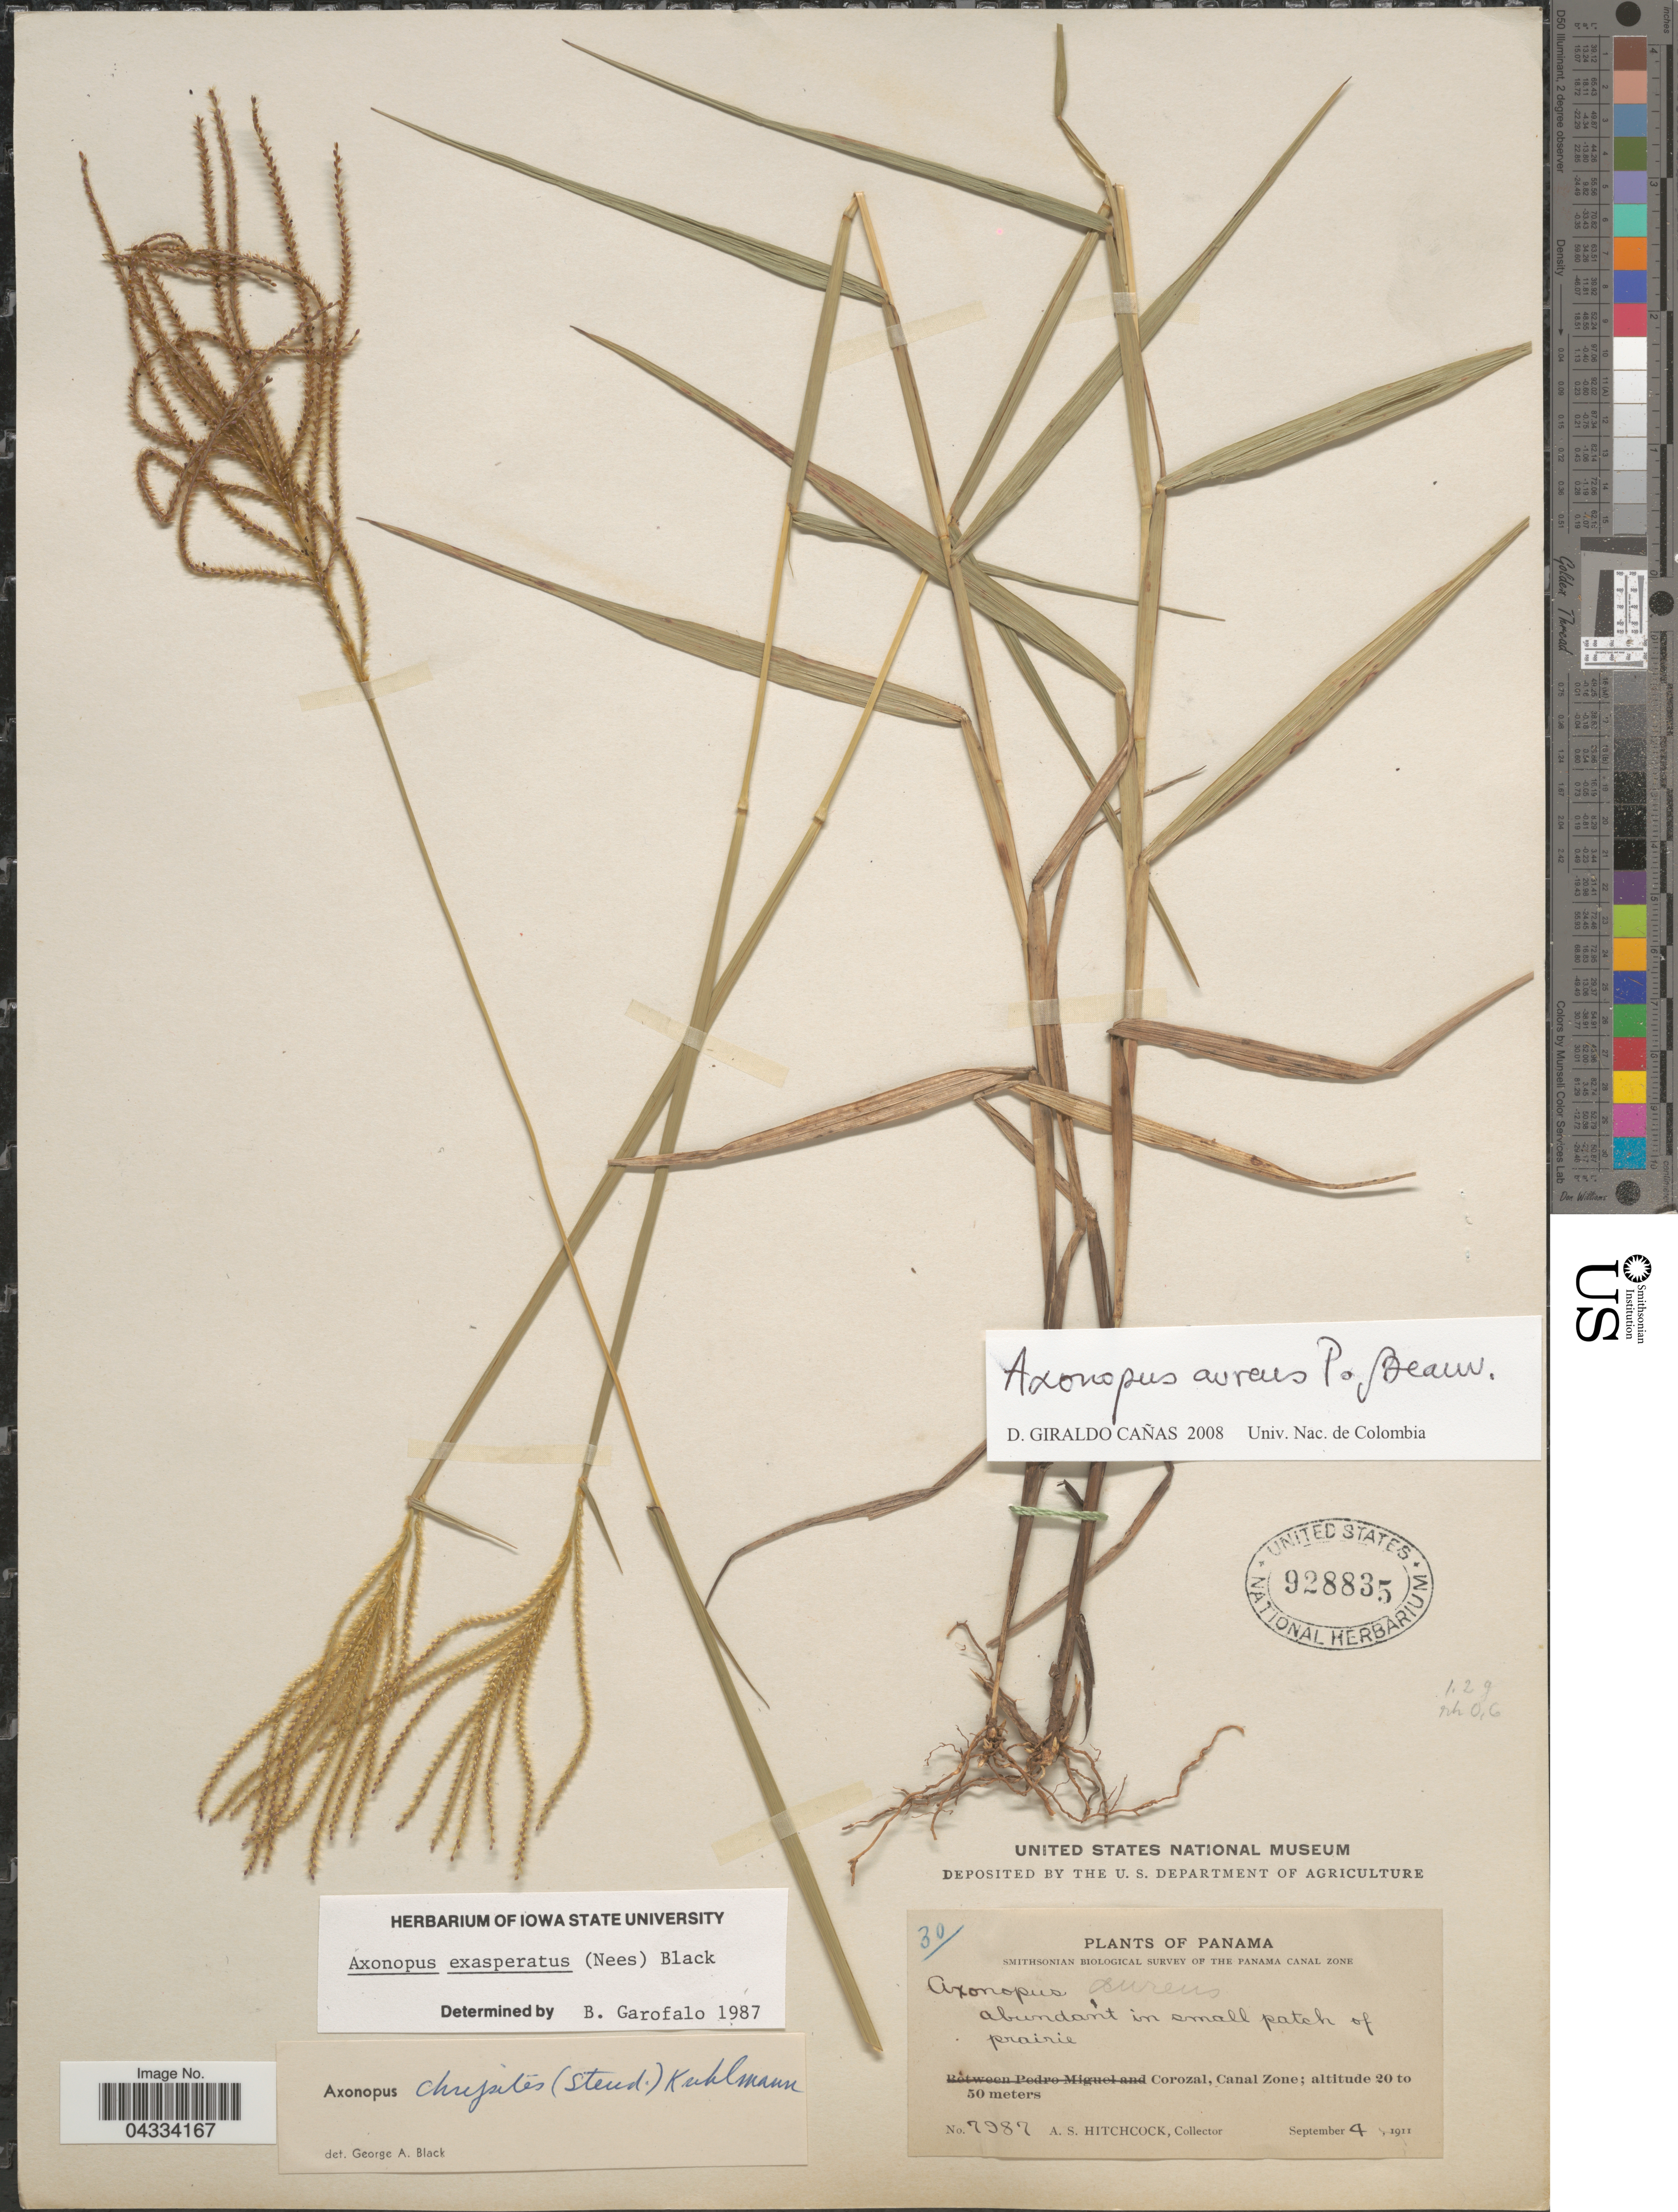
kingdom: Plantae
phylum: Tracheophyta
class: Liliopsida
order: Poales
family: Poaceae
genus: Axonopus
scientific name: Axonopus aureus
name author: P. Beauv.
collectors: A. S. Hitchcock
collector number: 7989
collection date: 1911-09-04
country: Panama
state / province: Colón / Panamá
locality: Smithsonian Biological Survey of the Panama Canal Zone. In small patch of prairie. Corozal, Canal Zone.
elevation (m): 20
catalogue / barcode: US 928835